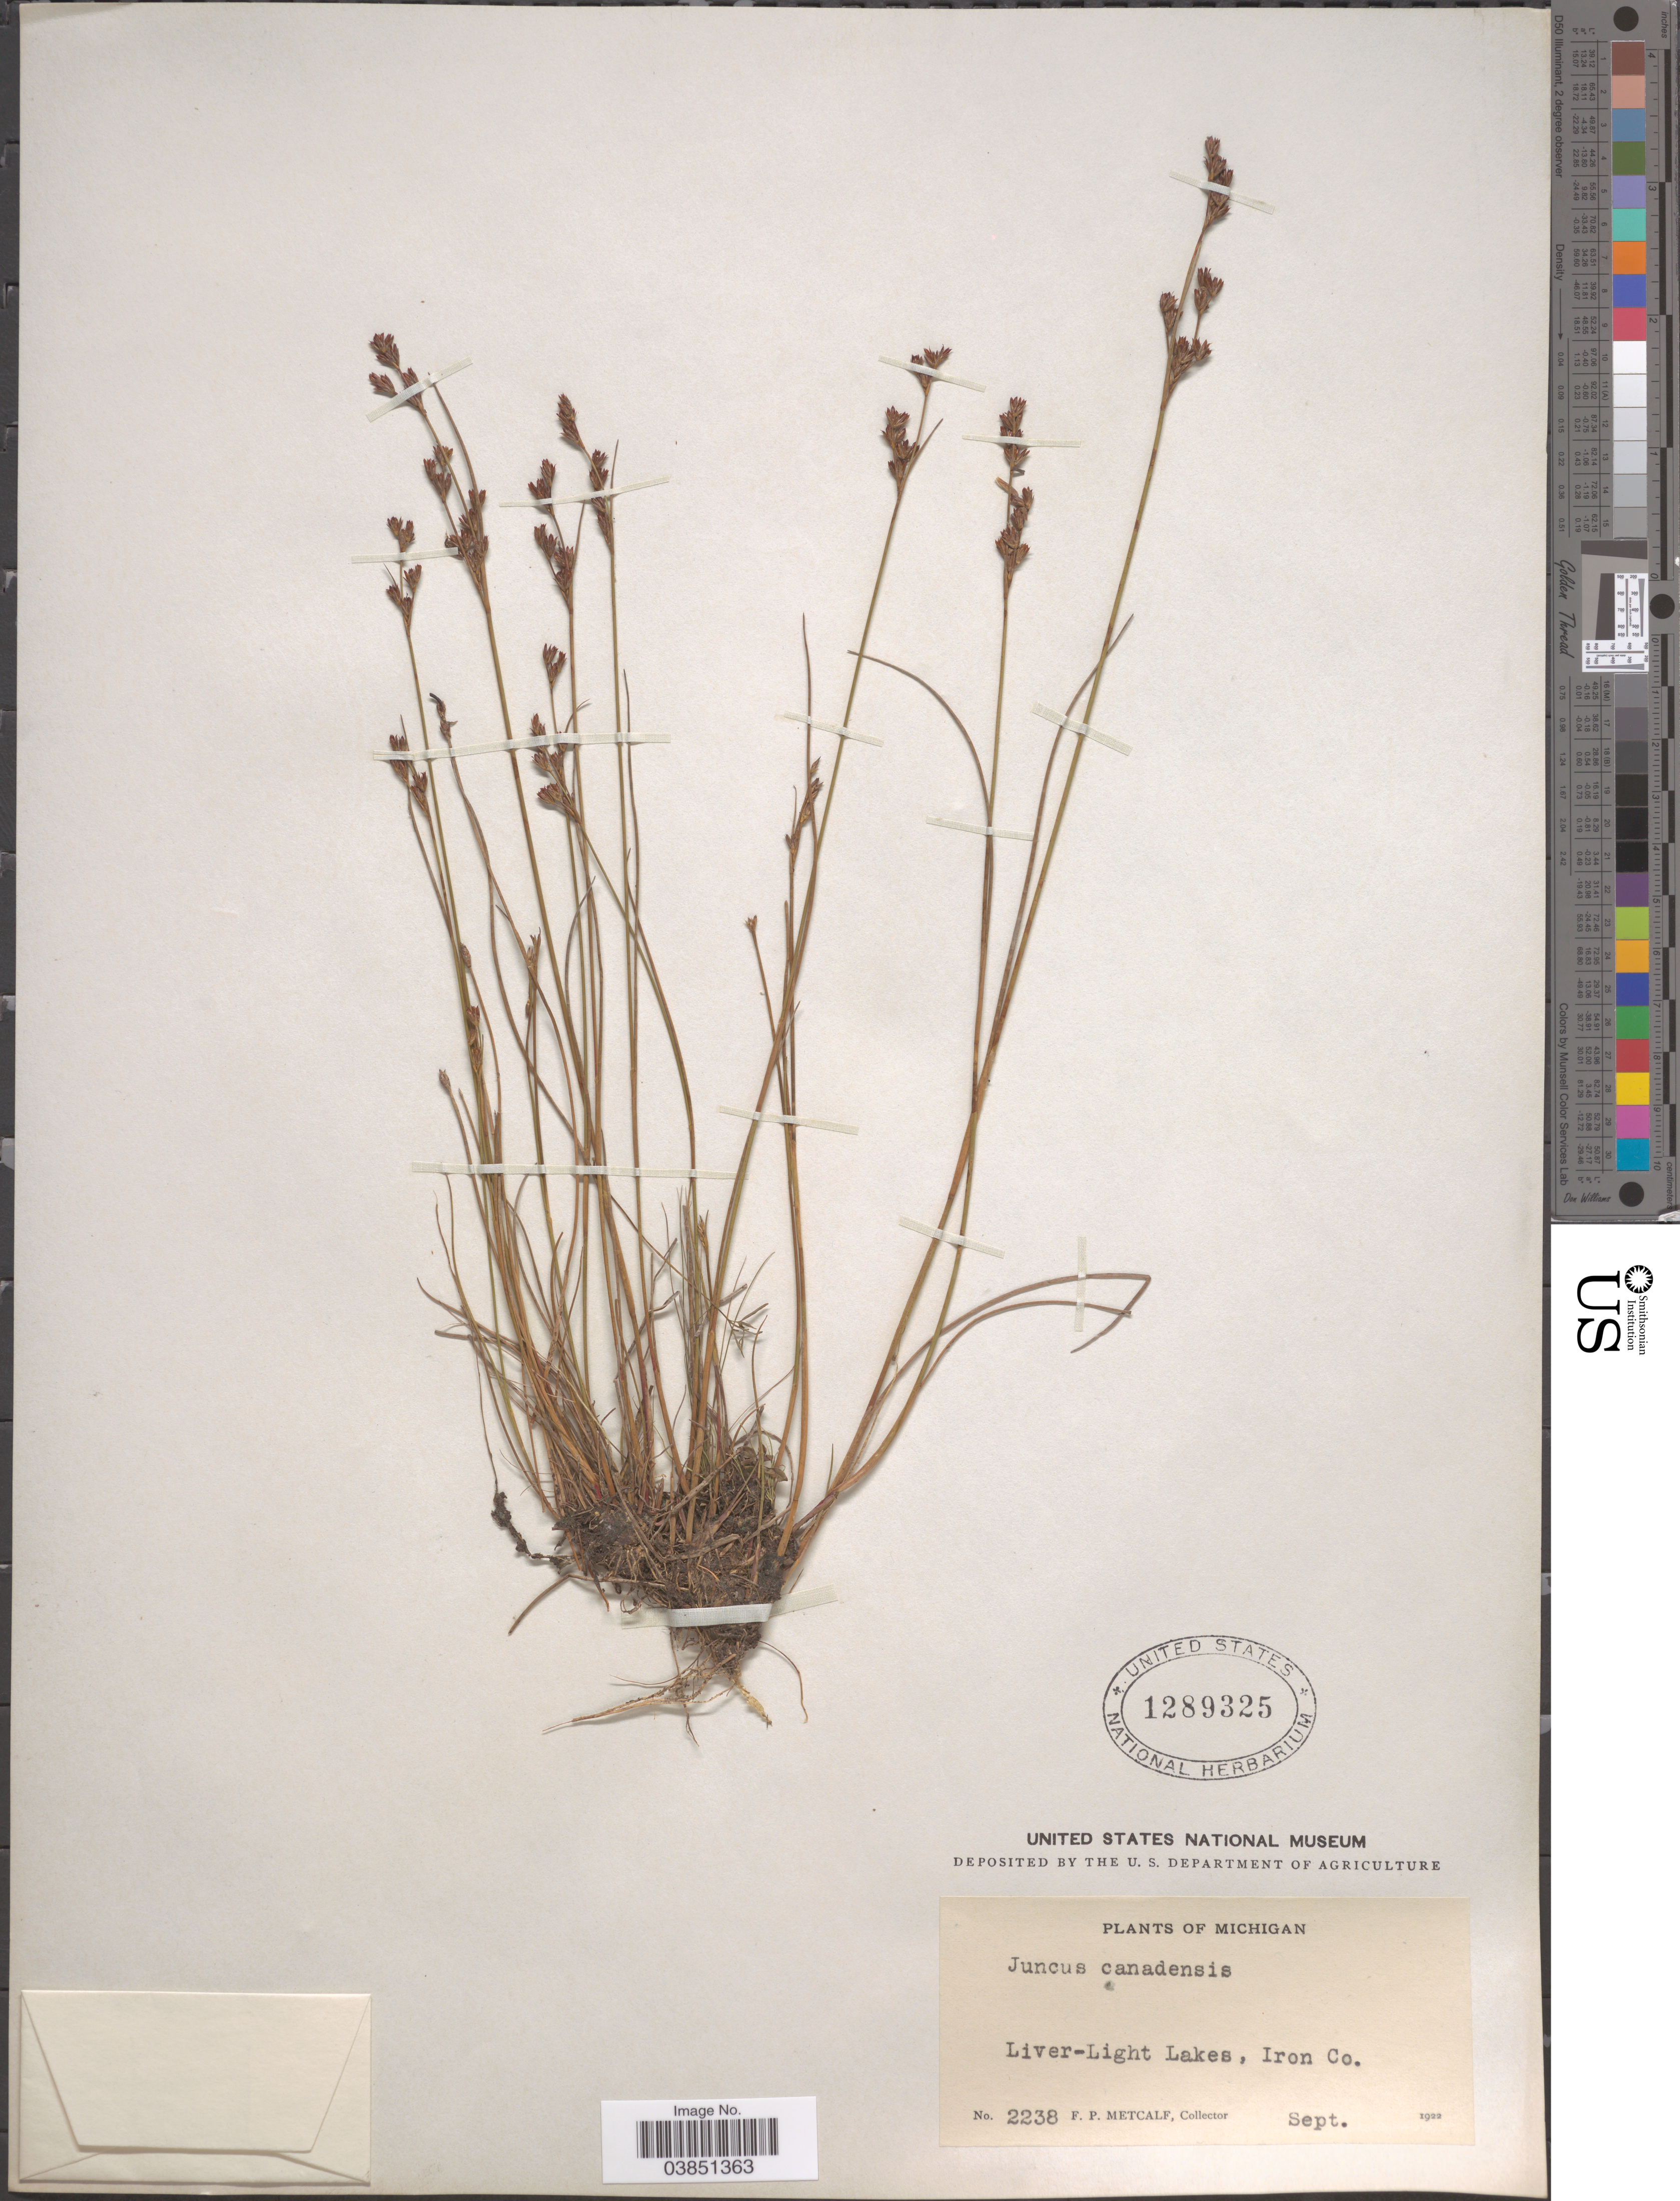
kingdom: Plantae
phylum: Tracheophyta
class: Liliopsida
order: Poales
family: Juncaceae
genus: Juncus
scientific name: Juncus canadensis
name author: J. Gay ex Laharpe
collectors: F. Metcalf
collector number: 2238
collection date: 1922-09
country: United States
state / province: Michigan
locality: Liver-Light Lakes, Iron Co.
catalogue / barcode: US 1289325